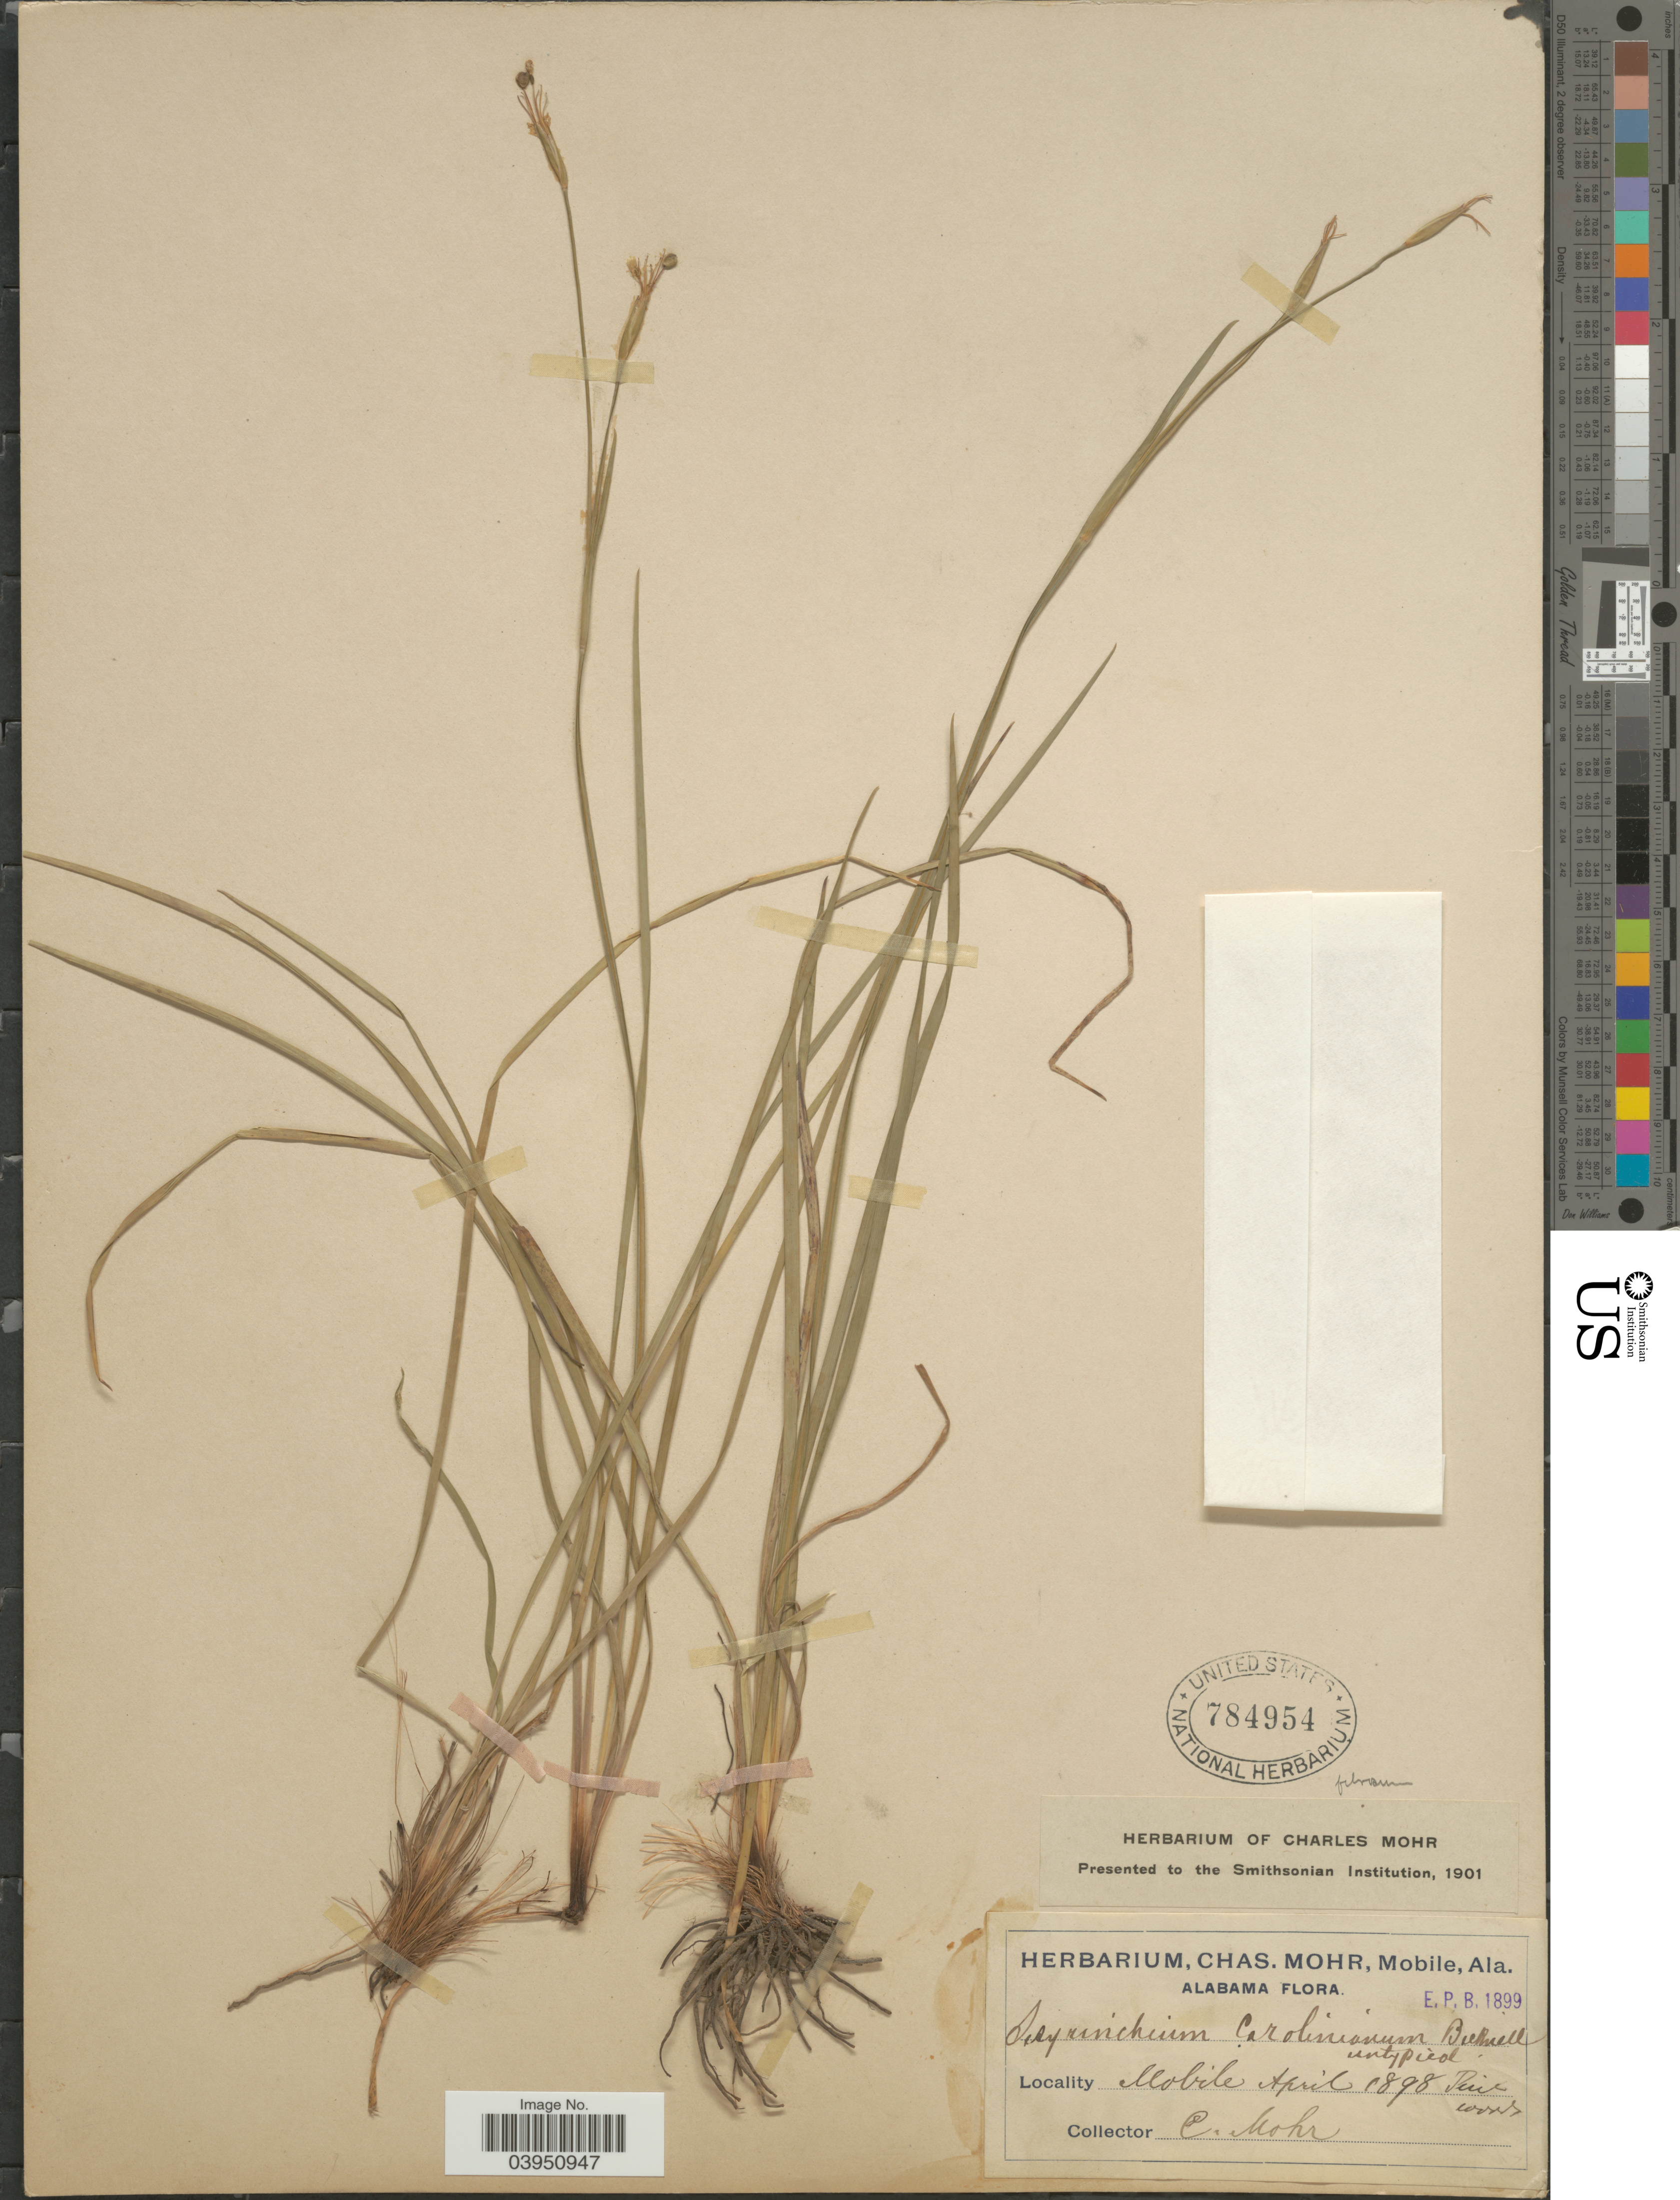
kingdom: Plantae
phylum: Tracheophyta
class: Liliopsida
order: Asparagales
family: Iridaceae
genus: Sisyrinchium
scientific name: Sisyrinchium fibrosum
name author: E.P. Bicknell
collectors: Mohr, C. T. (herbarium)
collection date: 1898-04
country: United States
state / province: Alabama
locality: Mobile.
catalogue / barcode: US 784954